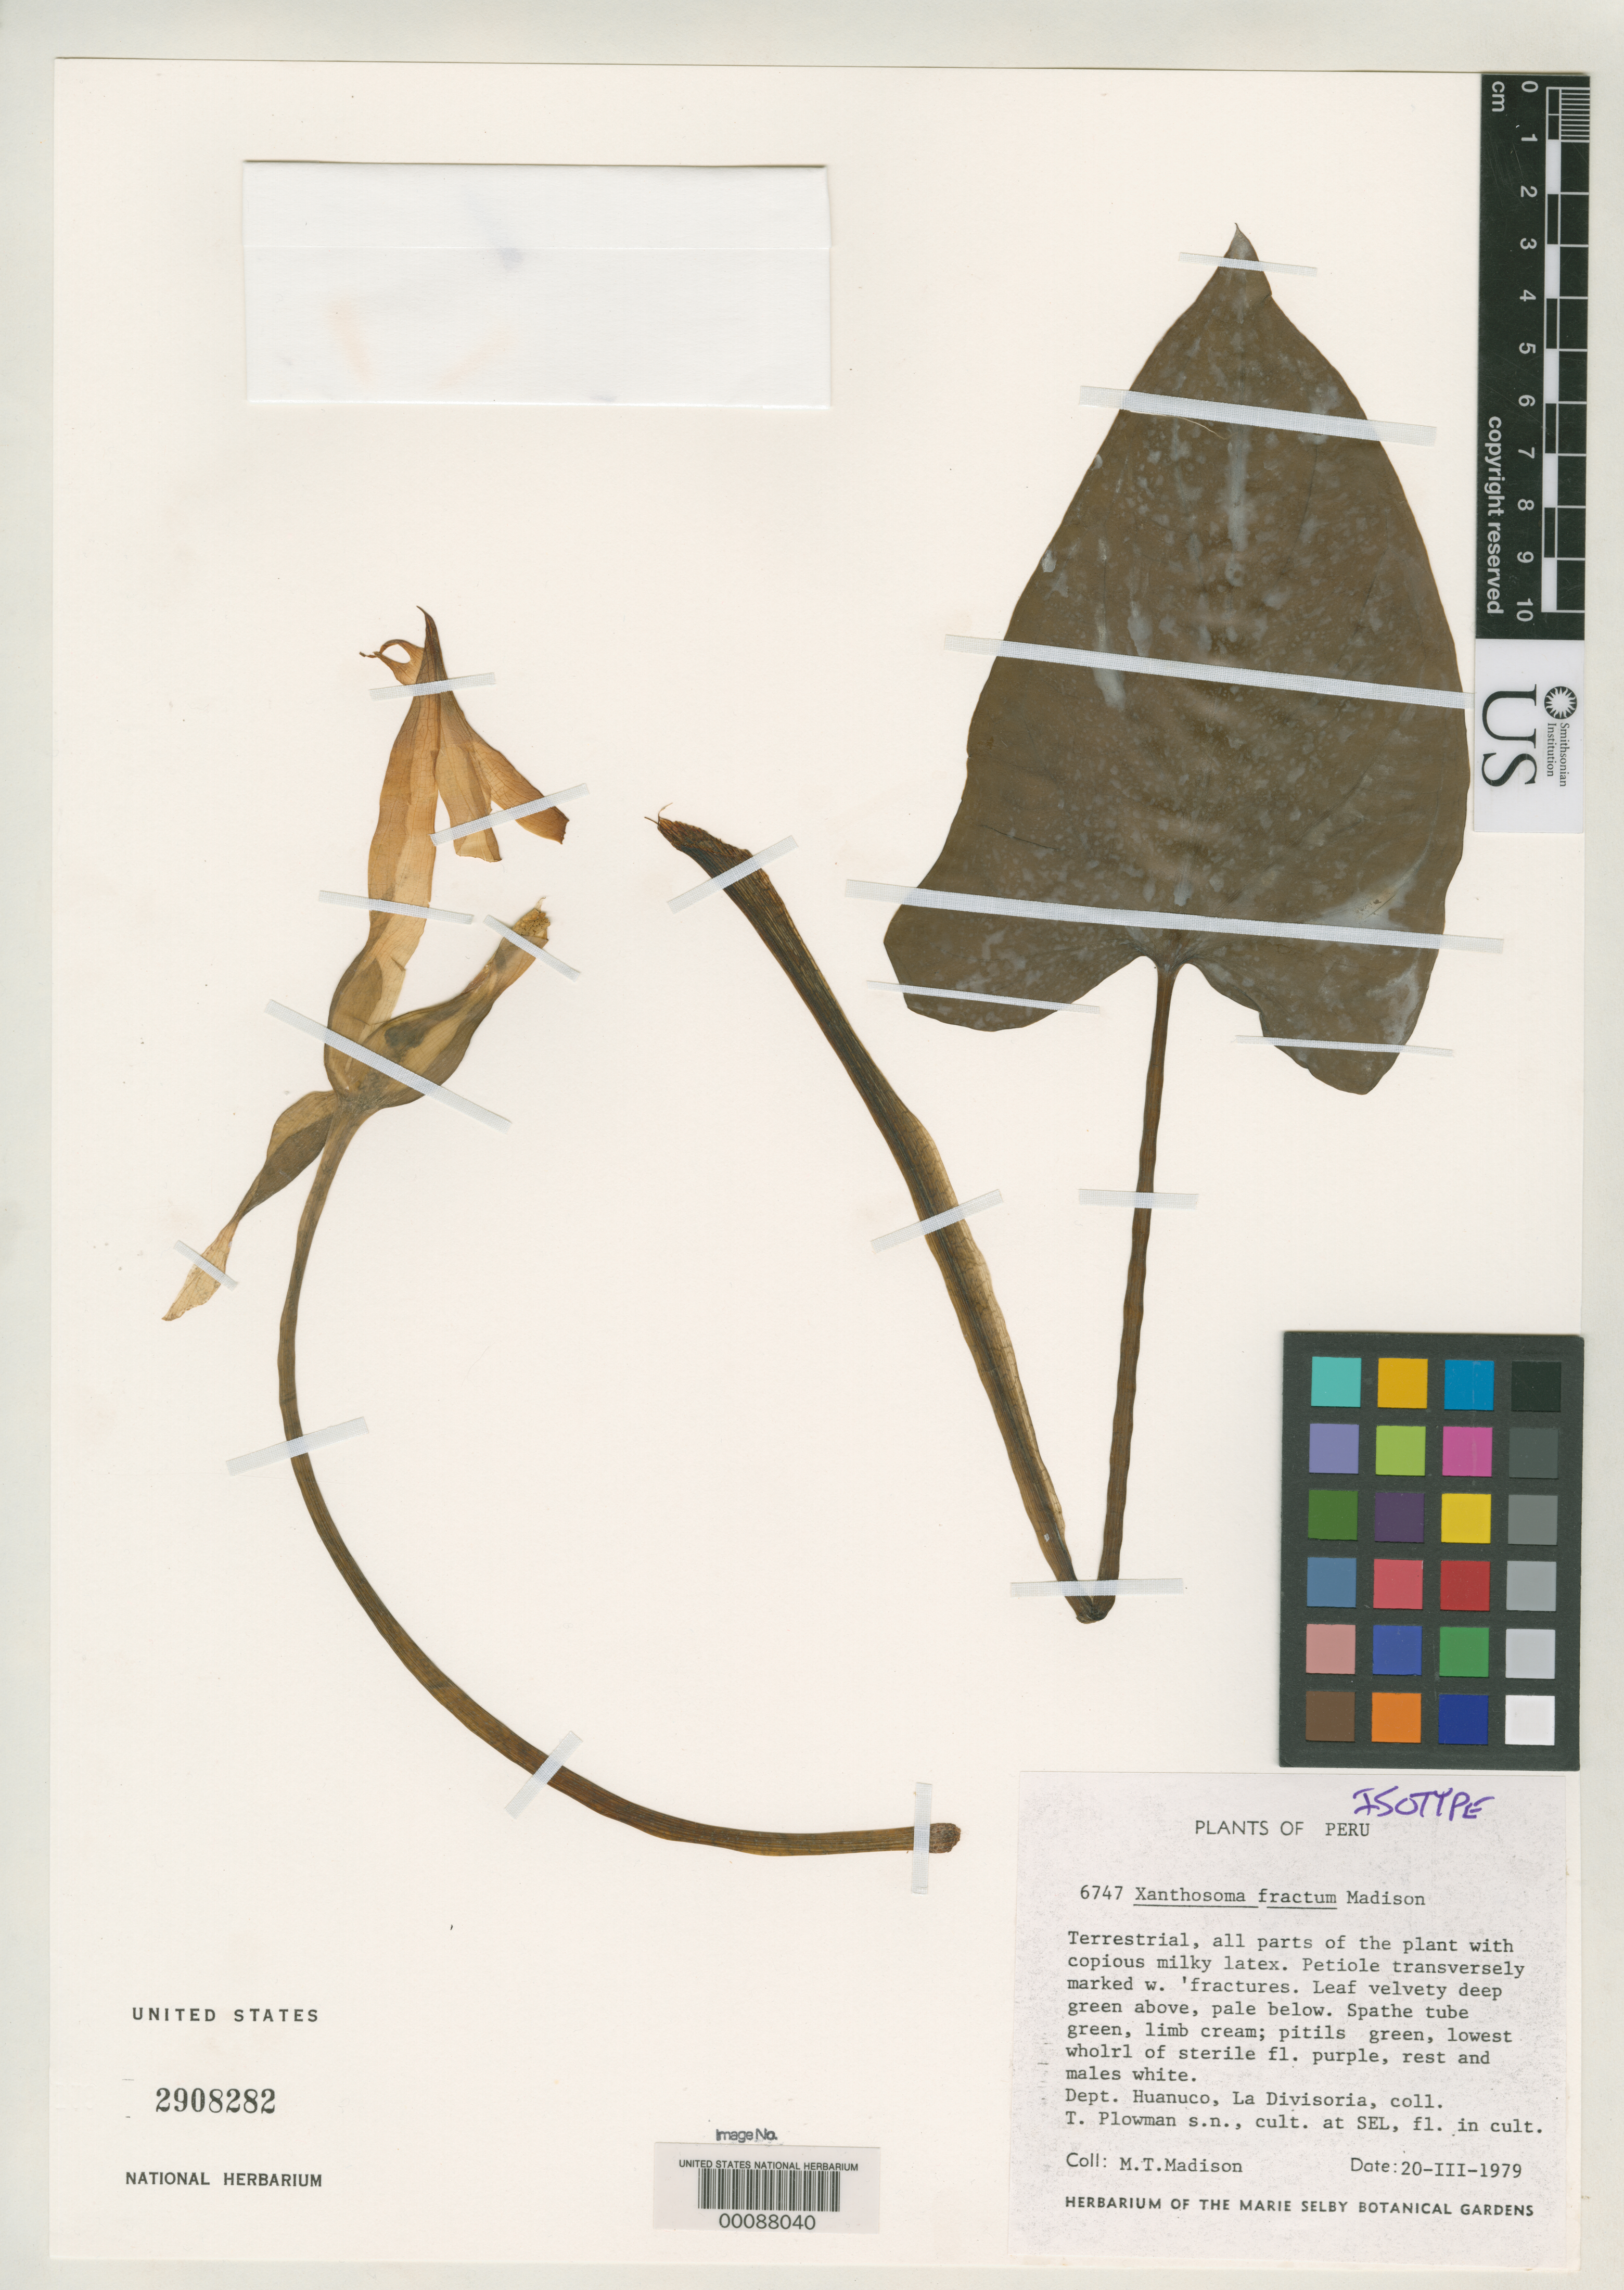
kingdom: Plantae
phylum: Tracheophyta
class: Liliopsida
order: Alismatales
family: Araceae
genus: Xanthosoma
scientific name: Xanthosoma fractum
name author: Madison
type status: Isotype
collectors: M. T. Madison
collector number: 6747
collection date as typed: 20 Mar 1979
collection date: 1979-03-20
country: Peru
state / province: Huánuco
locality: La Divisoria [?]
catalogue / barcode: US 2908282